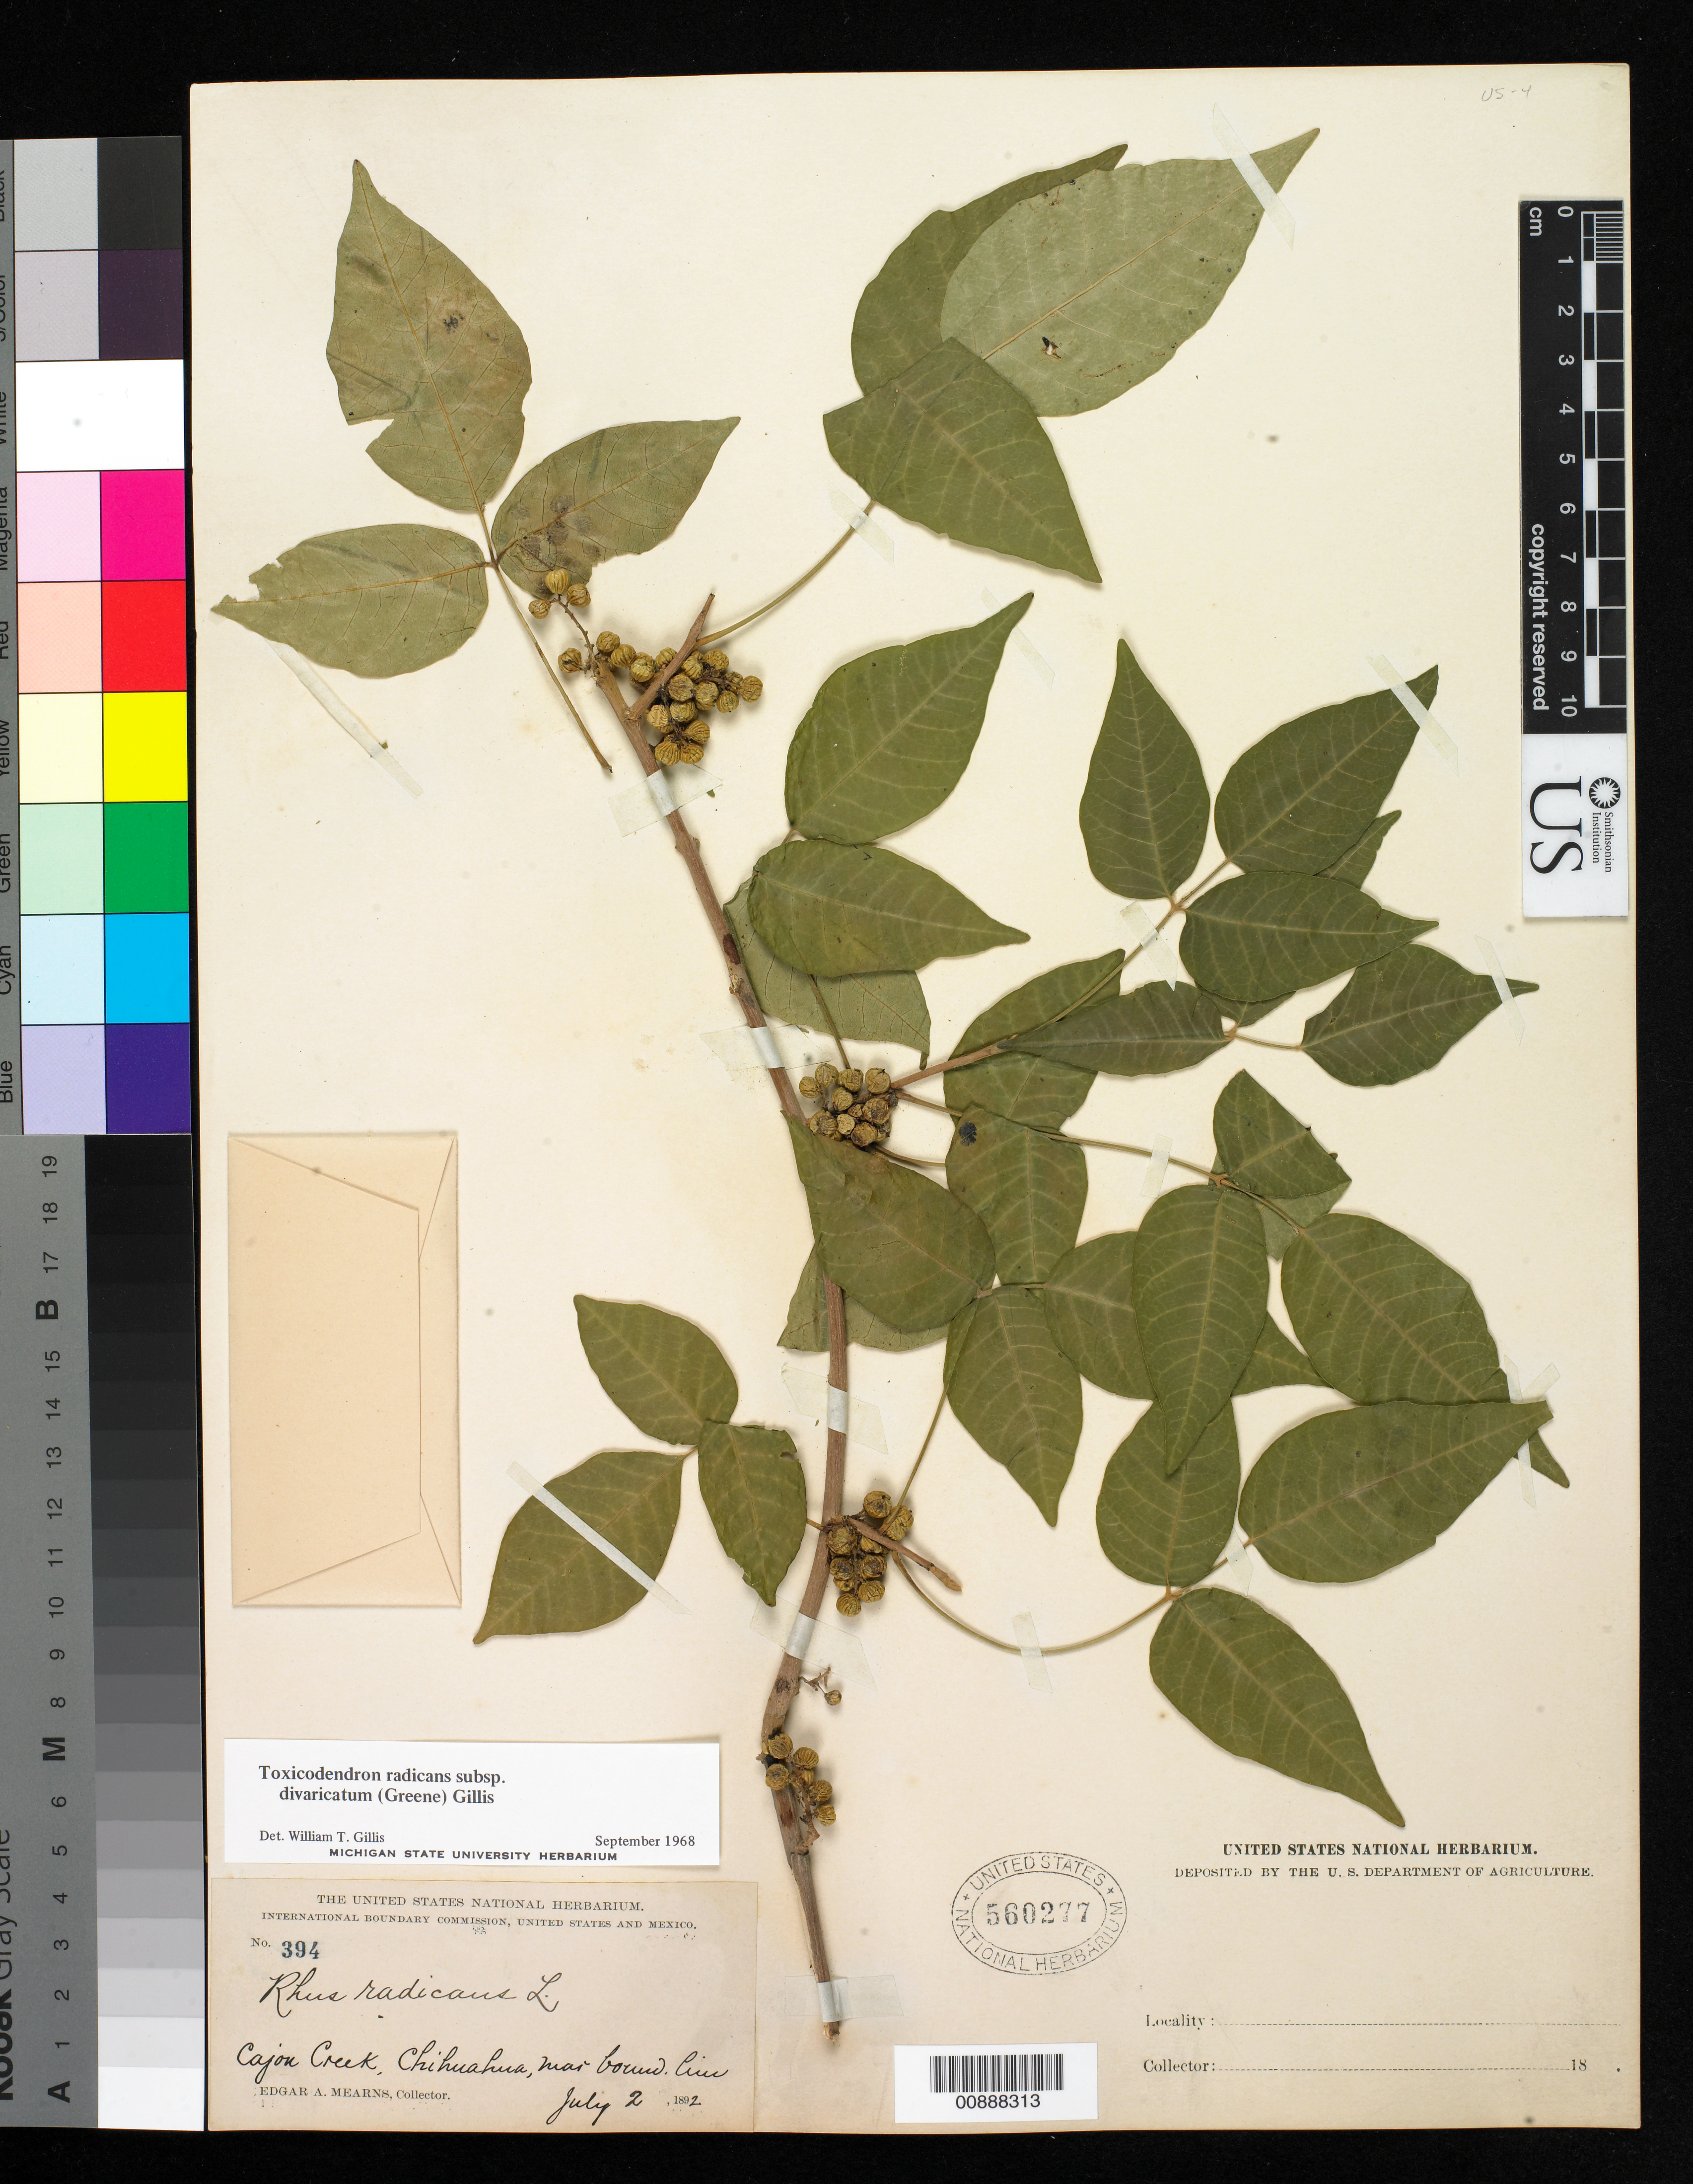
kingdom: Plantae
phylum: Tracheophyta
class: Magnoliopsida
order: Sapindales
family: Anacardiaceae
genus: Toxicodendron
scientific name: Toxicodendron radicans subsp. divaricatum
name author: (Greene) Gillis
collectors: E. A. Mearns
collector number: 394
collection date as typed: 02 Jul 1892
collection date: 1892-07-02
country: Mexico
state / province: Chihuahua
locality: Cajon Creek, Chihuahua, near boundary line.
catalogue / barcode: US 560277